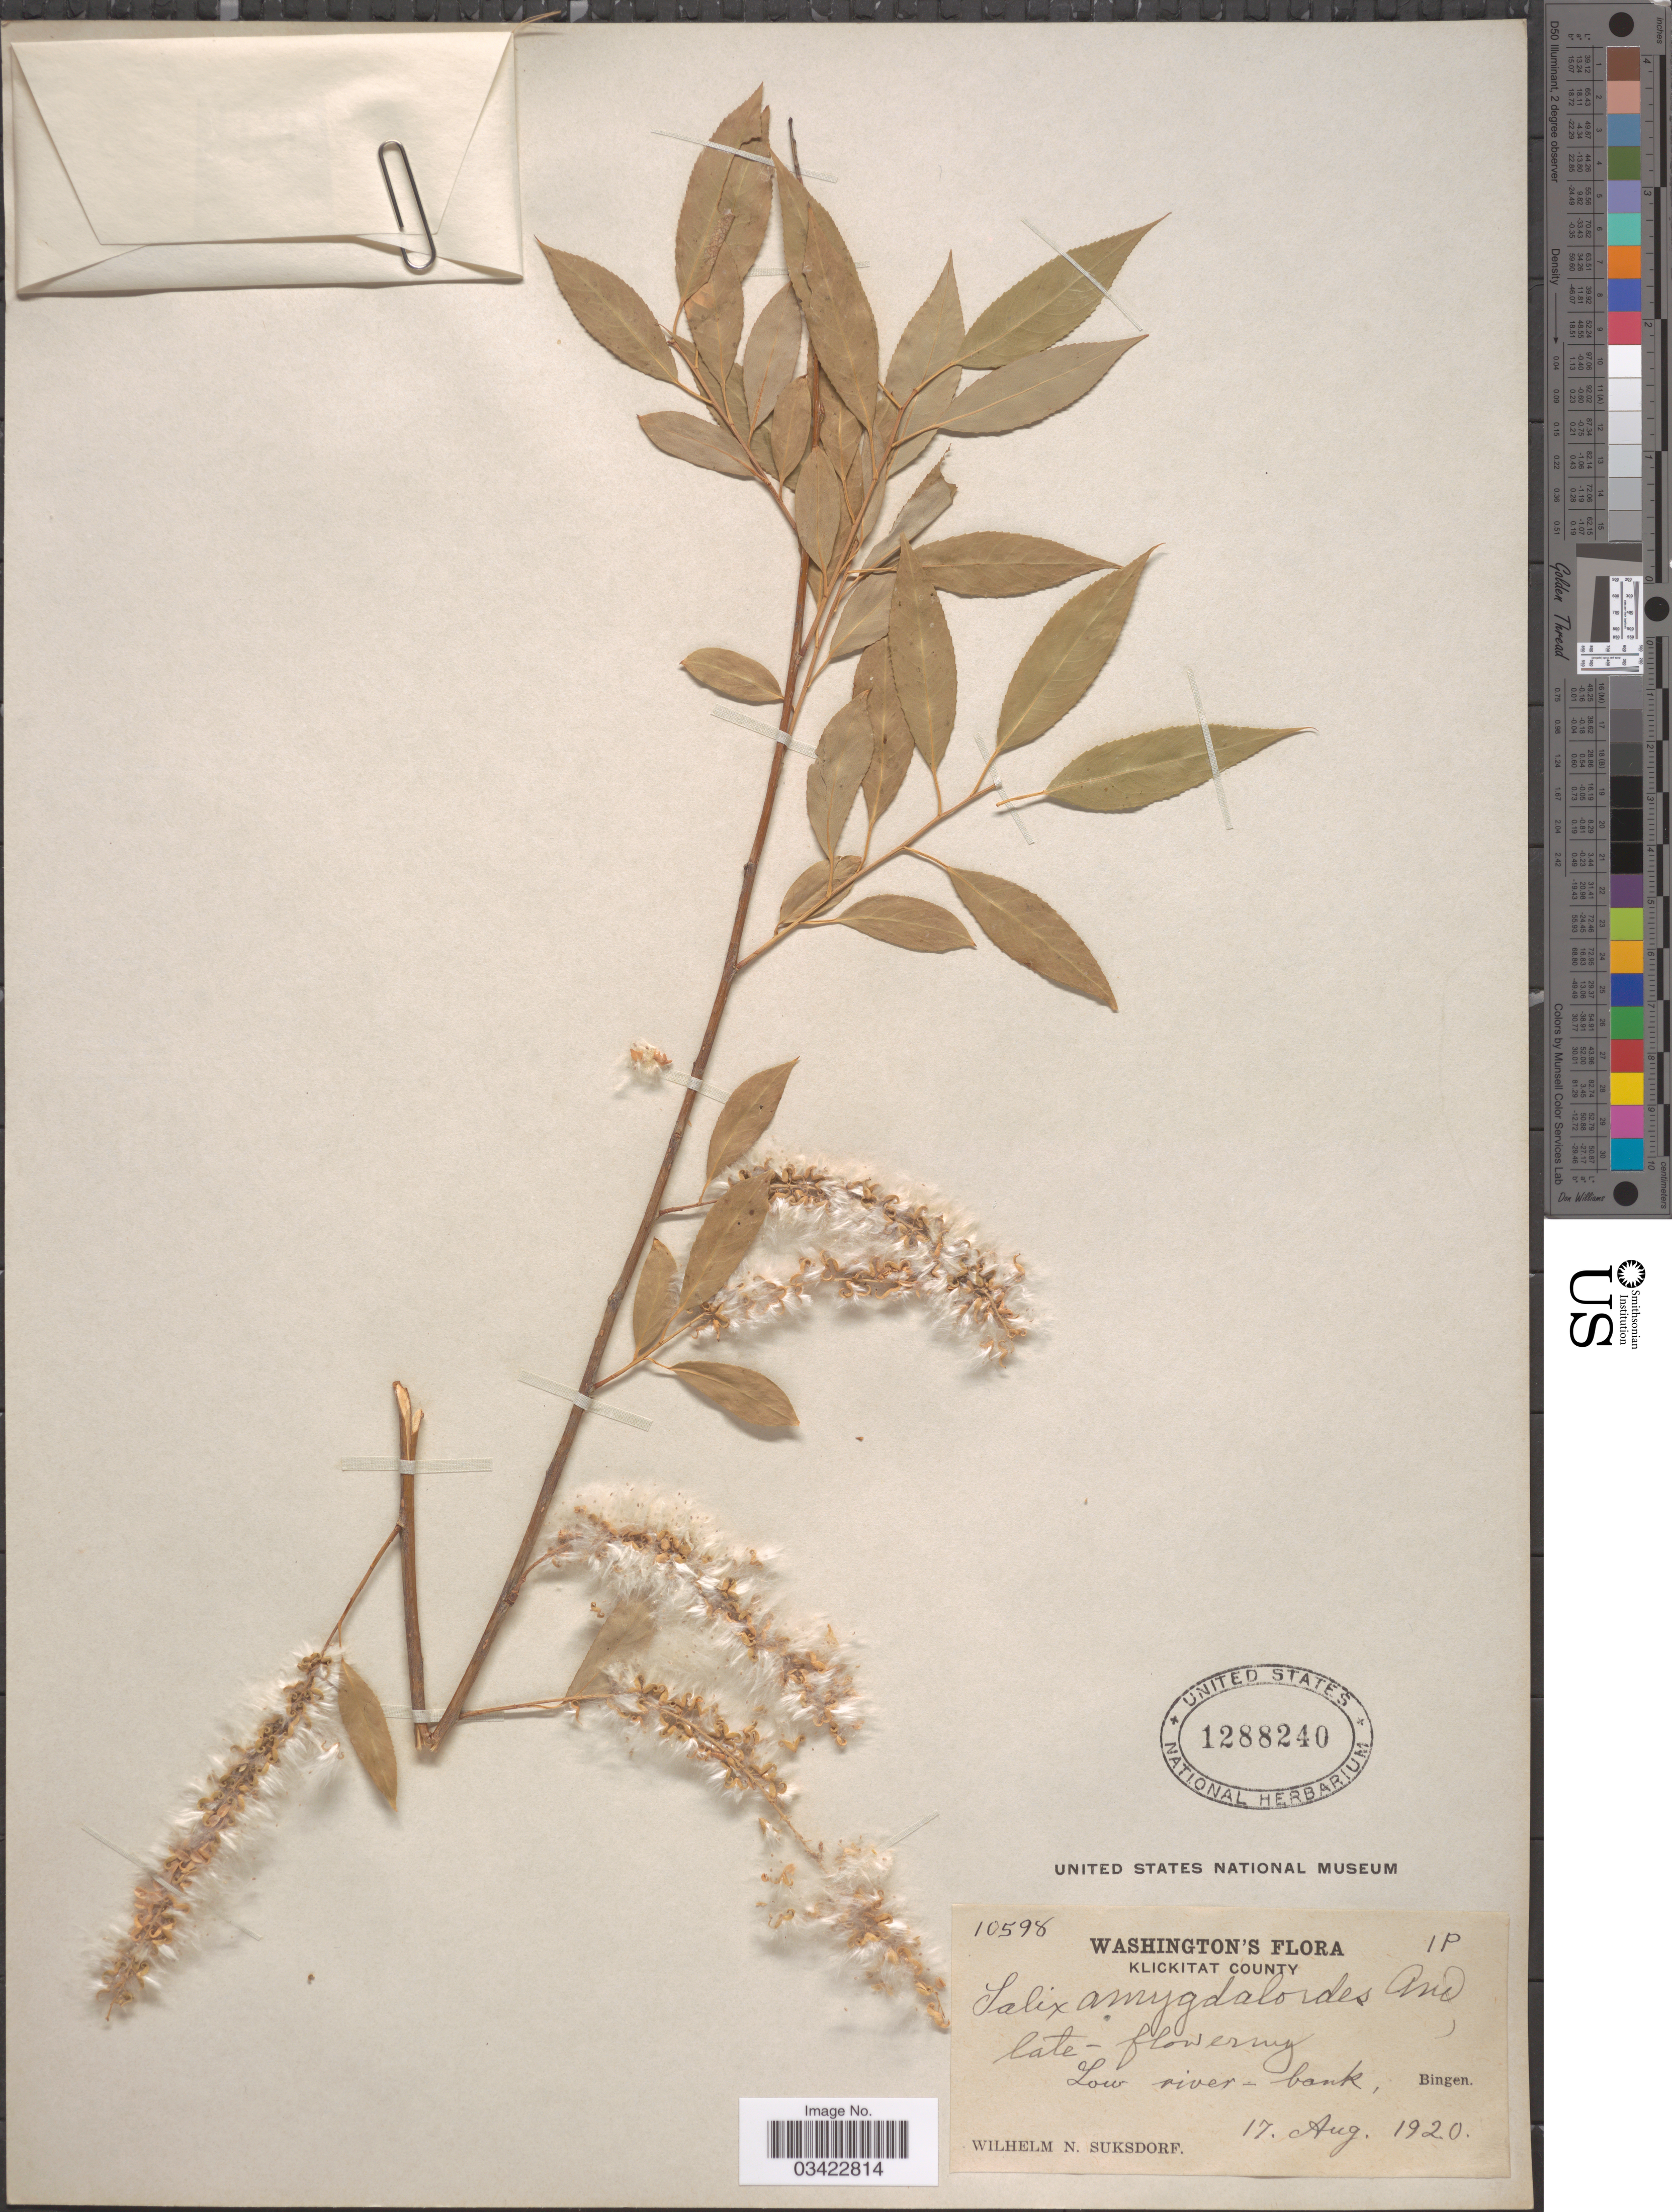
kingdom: Plantae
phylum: Tracheophyta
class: Magnoliopsida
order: Malpighiales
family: Salicaceae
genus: Salix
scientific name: Salix amygdaloides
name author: Andersson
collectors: W. N. Suksdorf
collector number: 10598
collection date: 1920-08-17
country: United States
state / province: Washington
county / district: Klickitat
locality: Klickitat County. Bingen.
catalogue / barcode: US 1288240